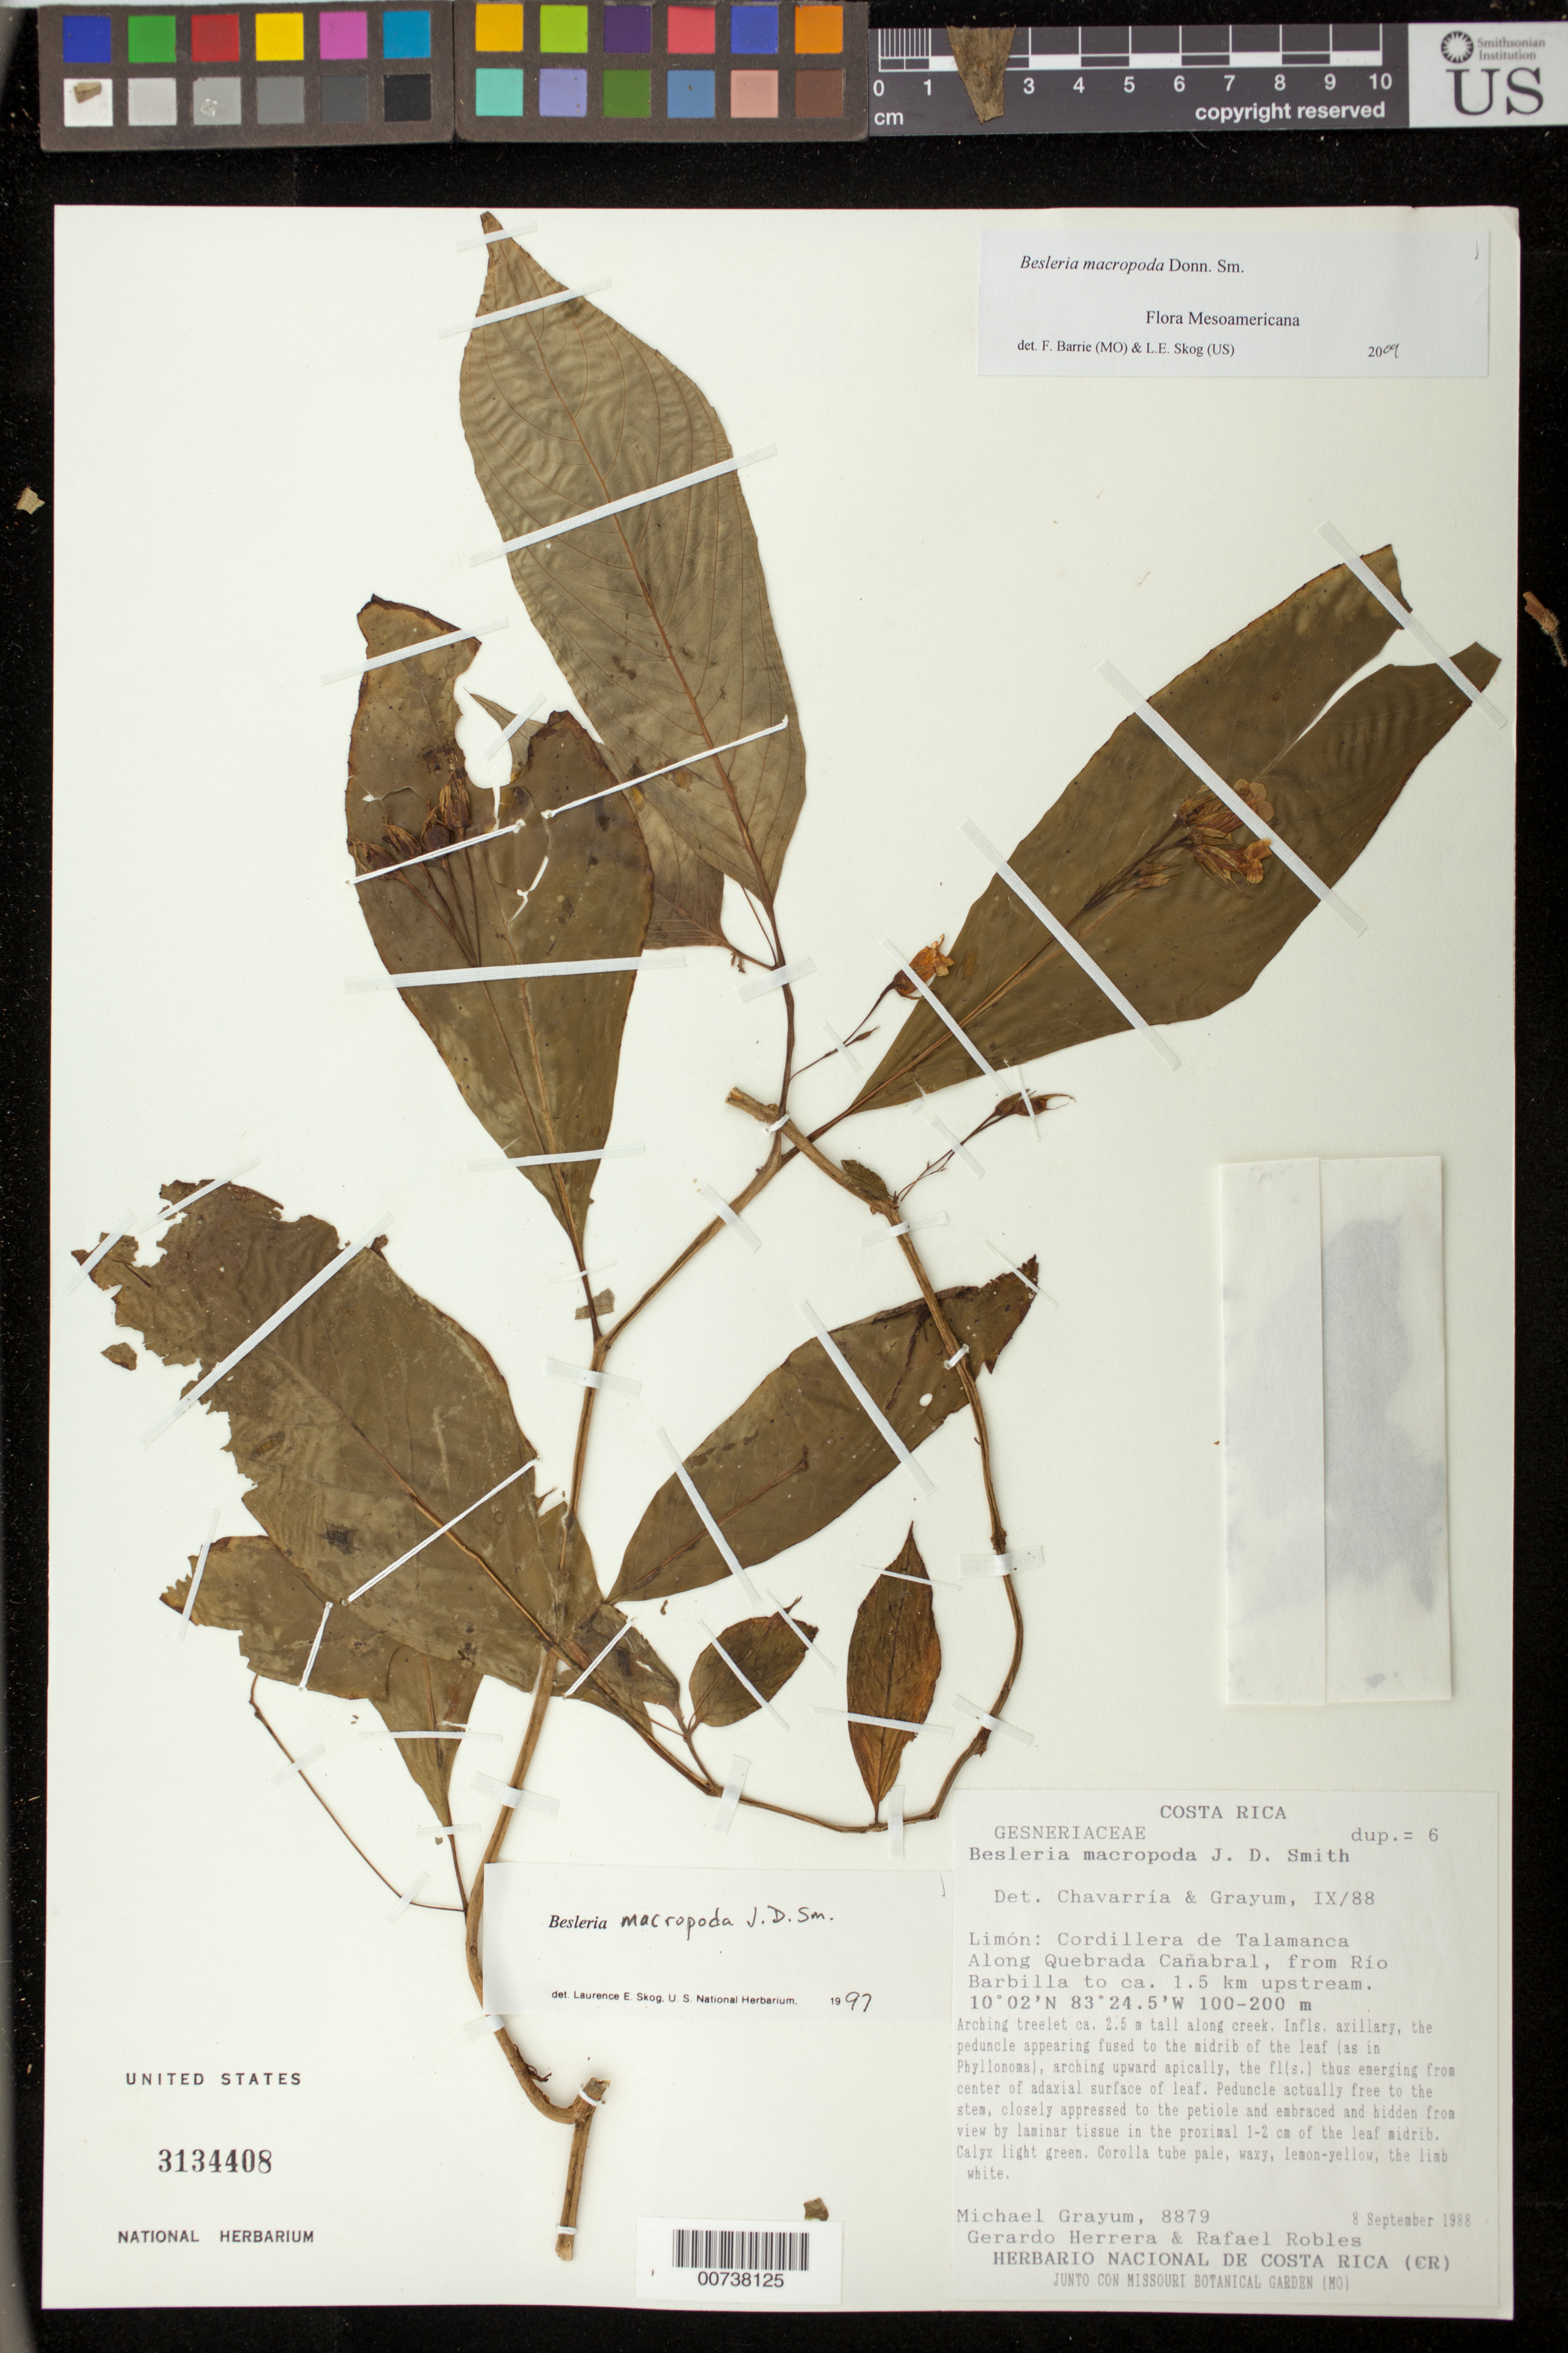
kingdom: Plantae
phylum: Tracheophyta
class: Magnoliopsida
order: Lamiales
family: Gesneriaceae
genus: Besleria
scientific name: Besleria macropoda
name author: Donn. Sm.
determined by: Barrie, F. R.; Skog, Laurence E.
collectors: M. H. Grayum, G. Herrera & R. Robles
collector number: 8879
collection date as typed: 08 Sep 1988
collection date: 1988-09-08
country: Costa Rica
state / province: Limón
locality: Cordillera de Talamanca, along Quebrada Canabral, from Rio Barbilla to ca. 1.5 km upstream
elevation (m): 100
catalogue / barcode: US 3134408